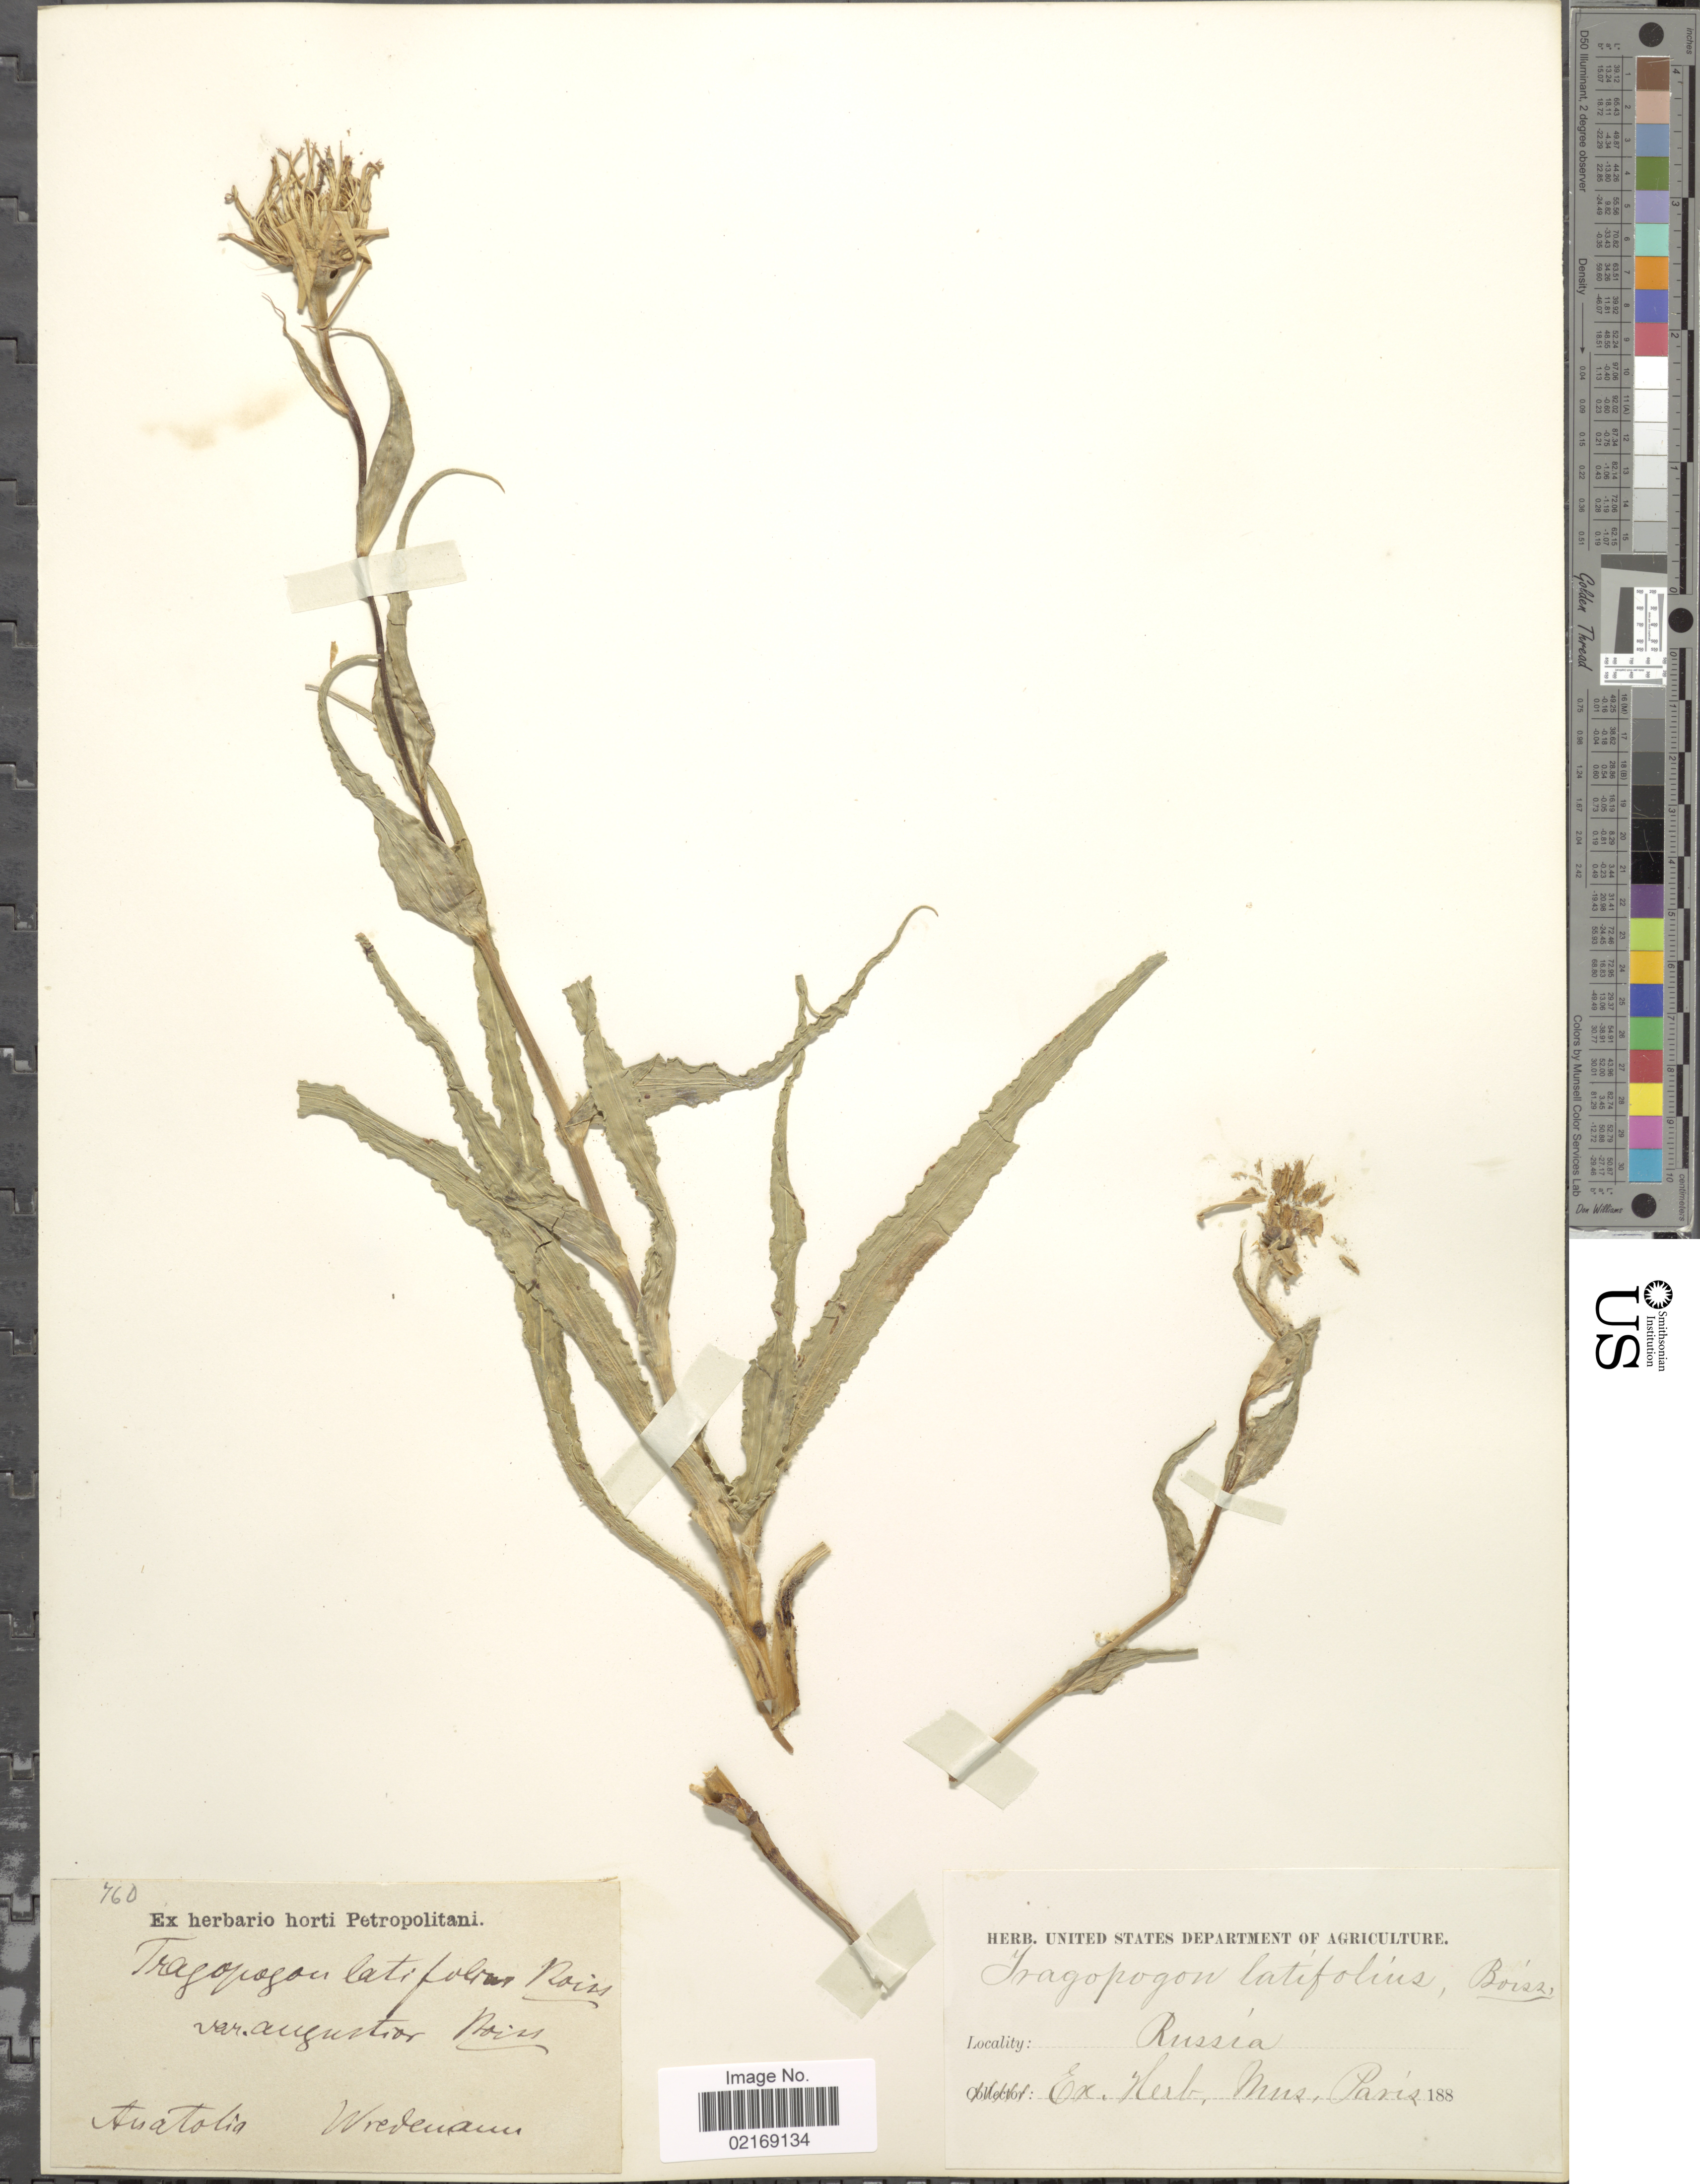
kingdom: Plantae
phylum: Tracheophyta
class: Magnoliopsida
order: Asterales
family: Asteraceae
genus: Tragopogon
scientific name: Tragopogon latifolius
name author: Boiss.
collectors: -. Wredemann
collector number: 760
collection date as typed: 188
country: Russian Federation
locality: Anatolia, "Russia" [probably Turkey]